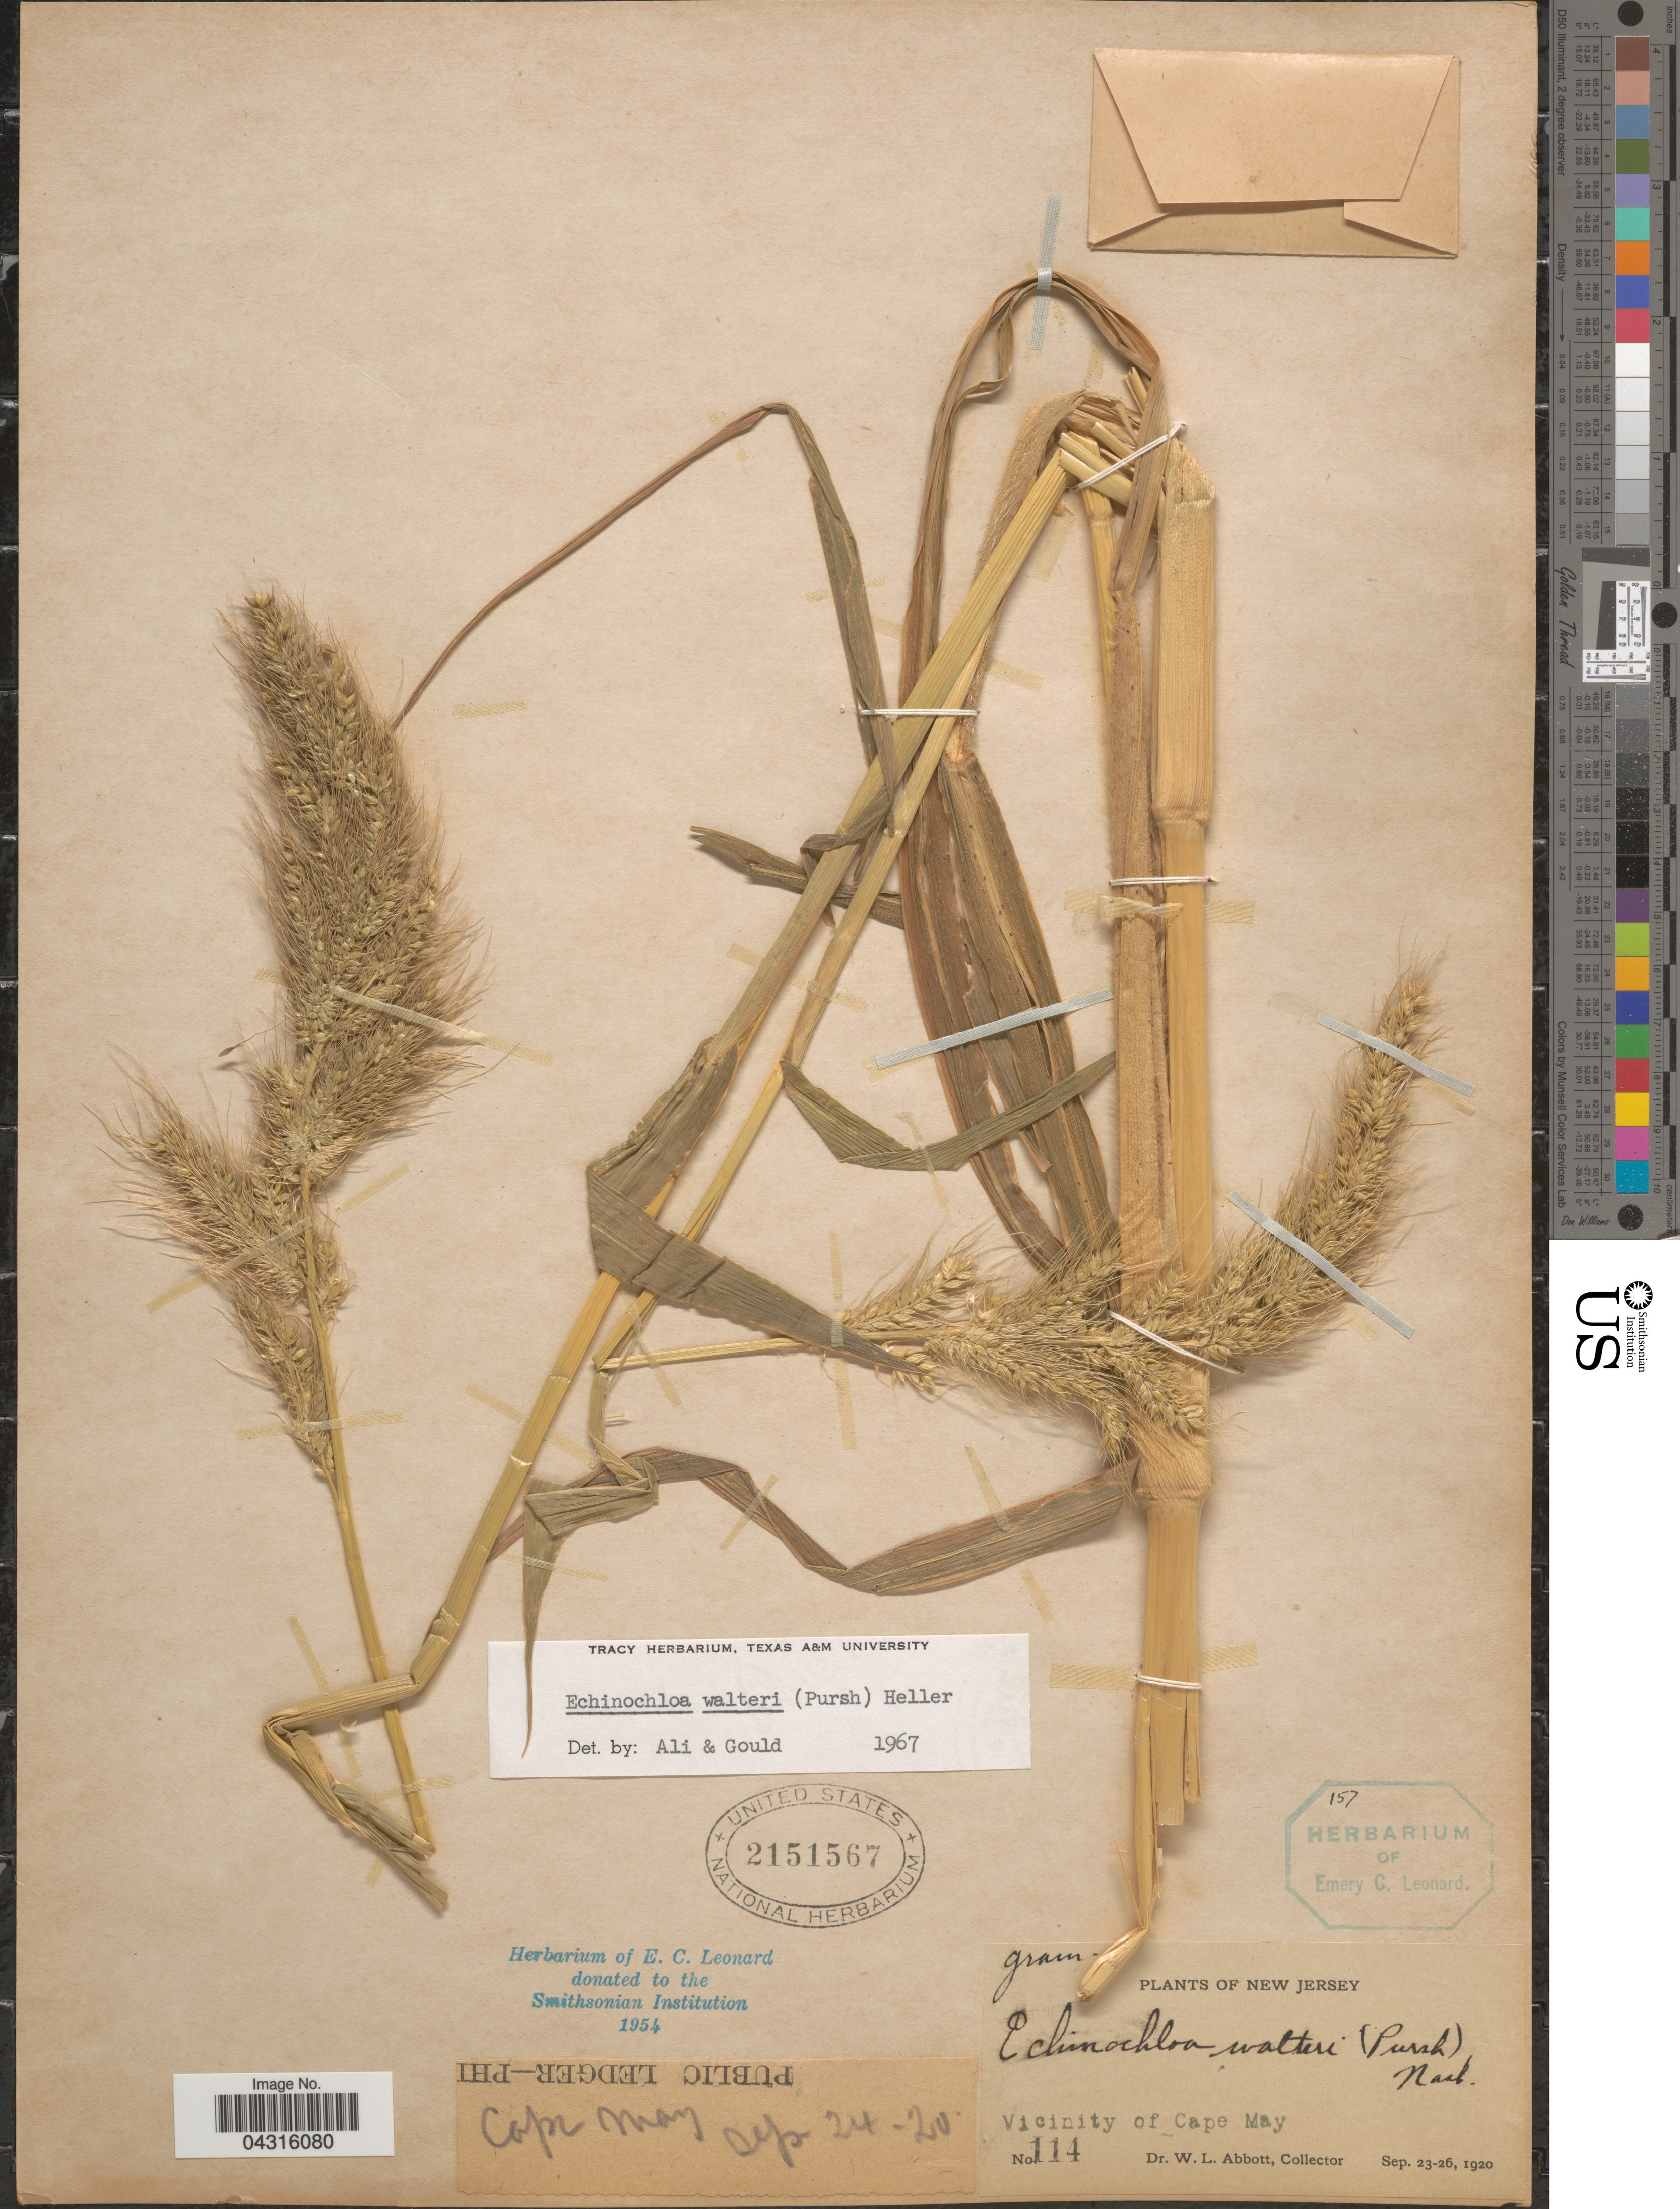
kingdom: Plantae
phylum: Tracheophyta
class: Liliopsida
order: Poales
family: Poaceae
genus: Echinochloa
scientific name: Echinochloa walteri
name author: (Pursh) A. Heller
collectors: W. L. Abbott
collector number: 114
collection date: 1920-09-23/1920-09-26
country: United States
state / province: New Jersey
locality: Vicinity of Cape May.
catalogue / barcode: US 2151567